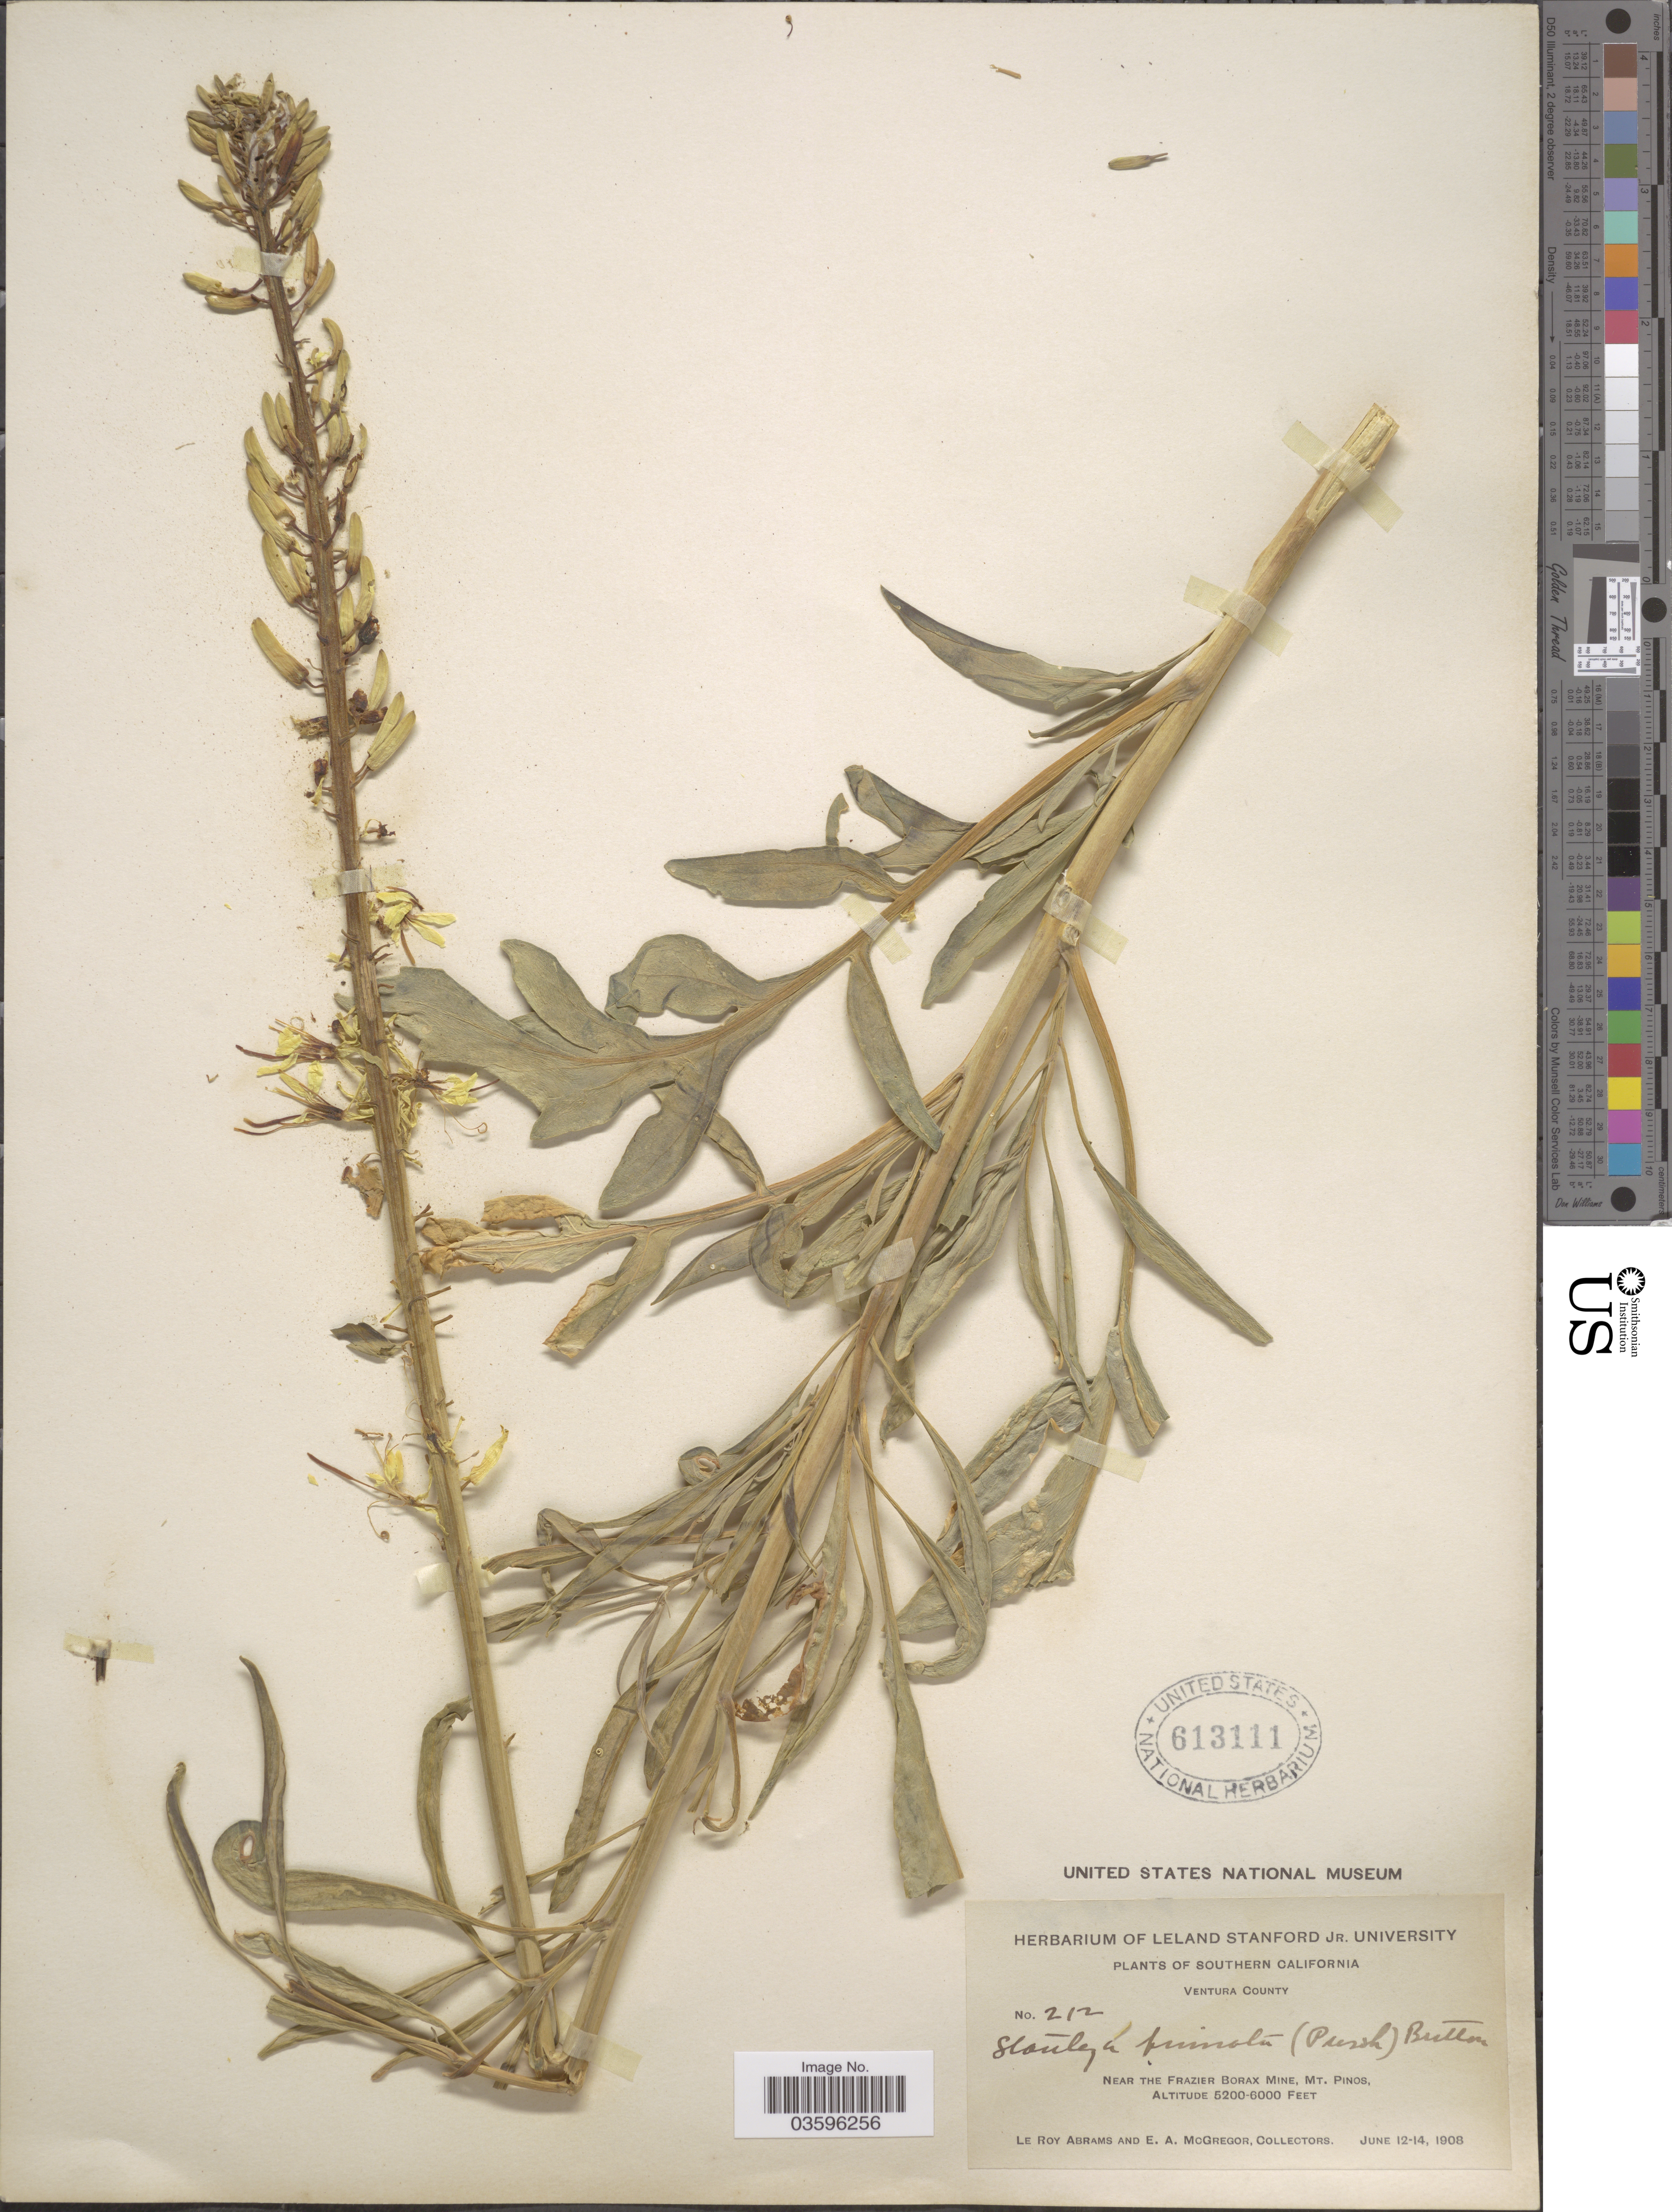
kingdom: Plantae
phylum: Tracheophyta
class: Magnoliopsida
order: Brassicales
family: Brassicaceae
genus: Stanleya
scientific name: Stanleya pinnata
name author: (Pursh) Britton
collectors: L. Abrams & E. A. McGregor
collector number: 212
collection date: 1908-06-12/1908-06-14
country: United States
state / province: California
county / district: Ventura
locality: Southern California. Ventura County. Near the Frazier Borax Mine, Mt. Pinos.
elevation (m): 1585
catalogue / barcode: US 613111